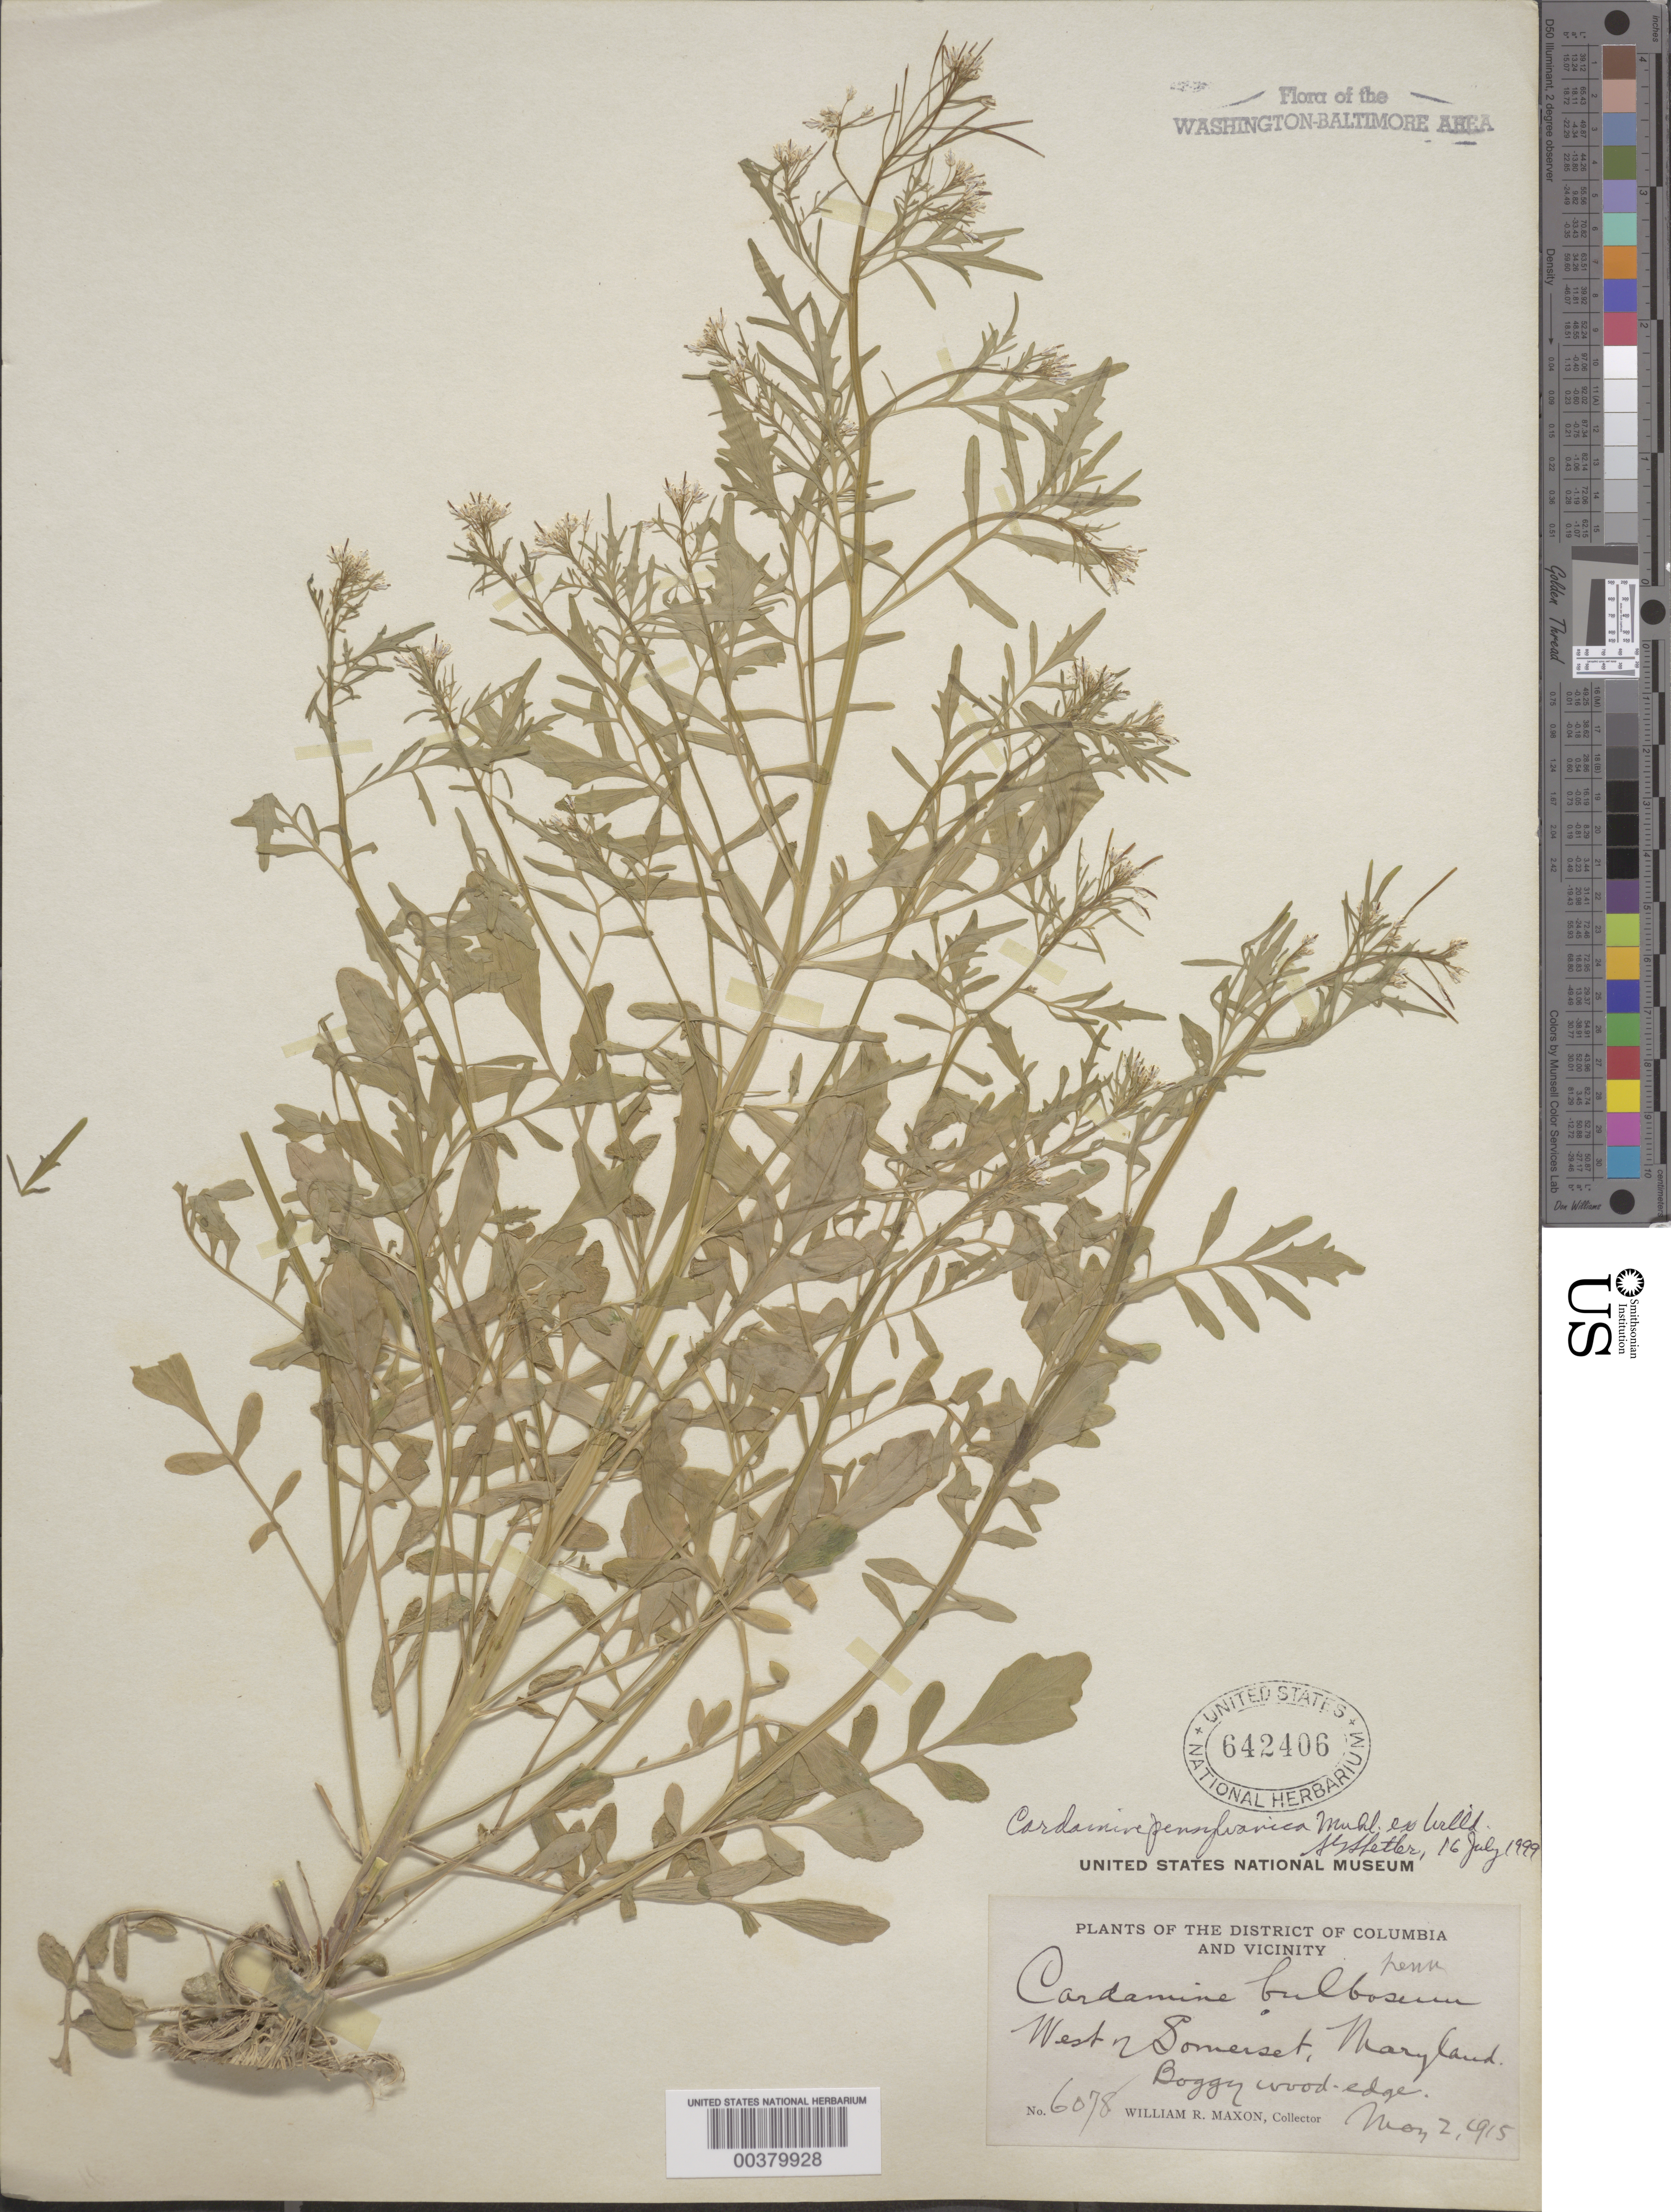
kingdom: Plantae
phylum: Tracheophyta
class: Magnoliopsida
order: Brassicales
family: Brassicaceae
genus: Cardamine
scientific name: Cardamine pensylvanica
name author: Muhl. ex Willd.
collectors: W. R. Maxon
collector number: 6078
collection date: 1915-05-02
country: United States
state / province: Maryland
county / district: Somerset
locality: West of Somerset.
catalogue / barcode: US 642406